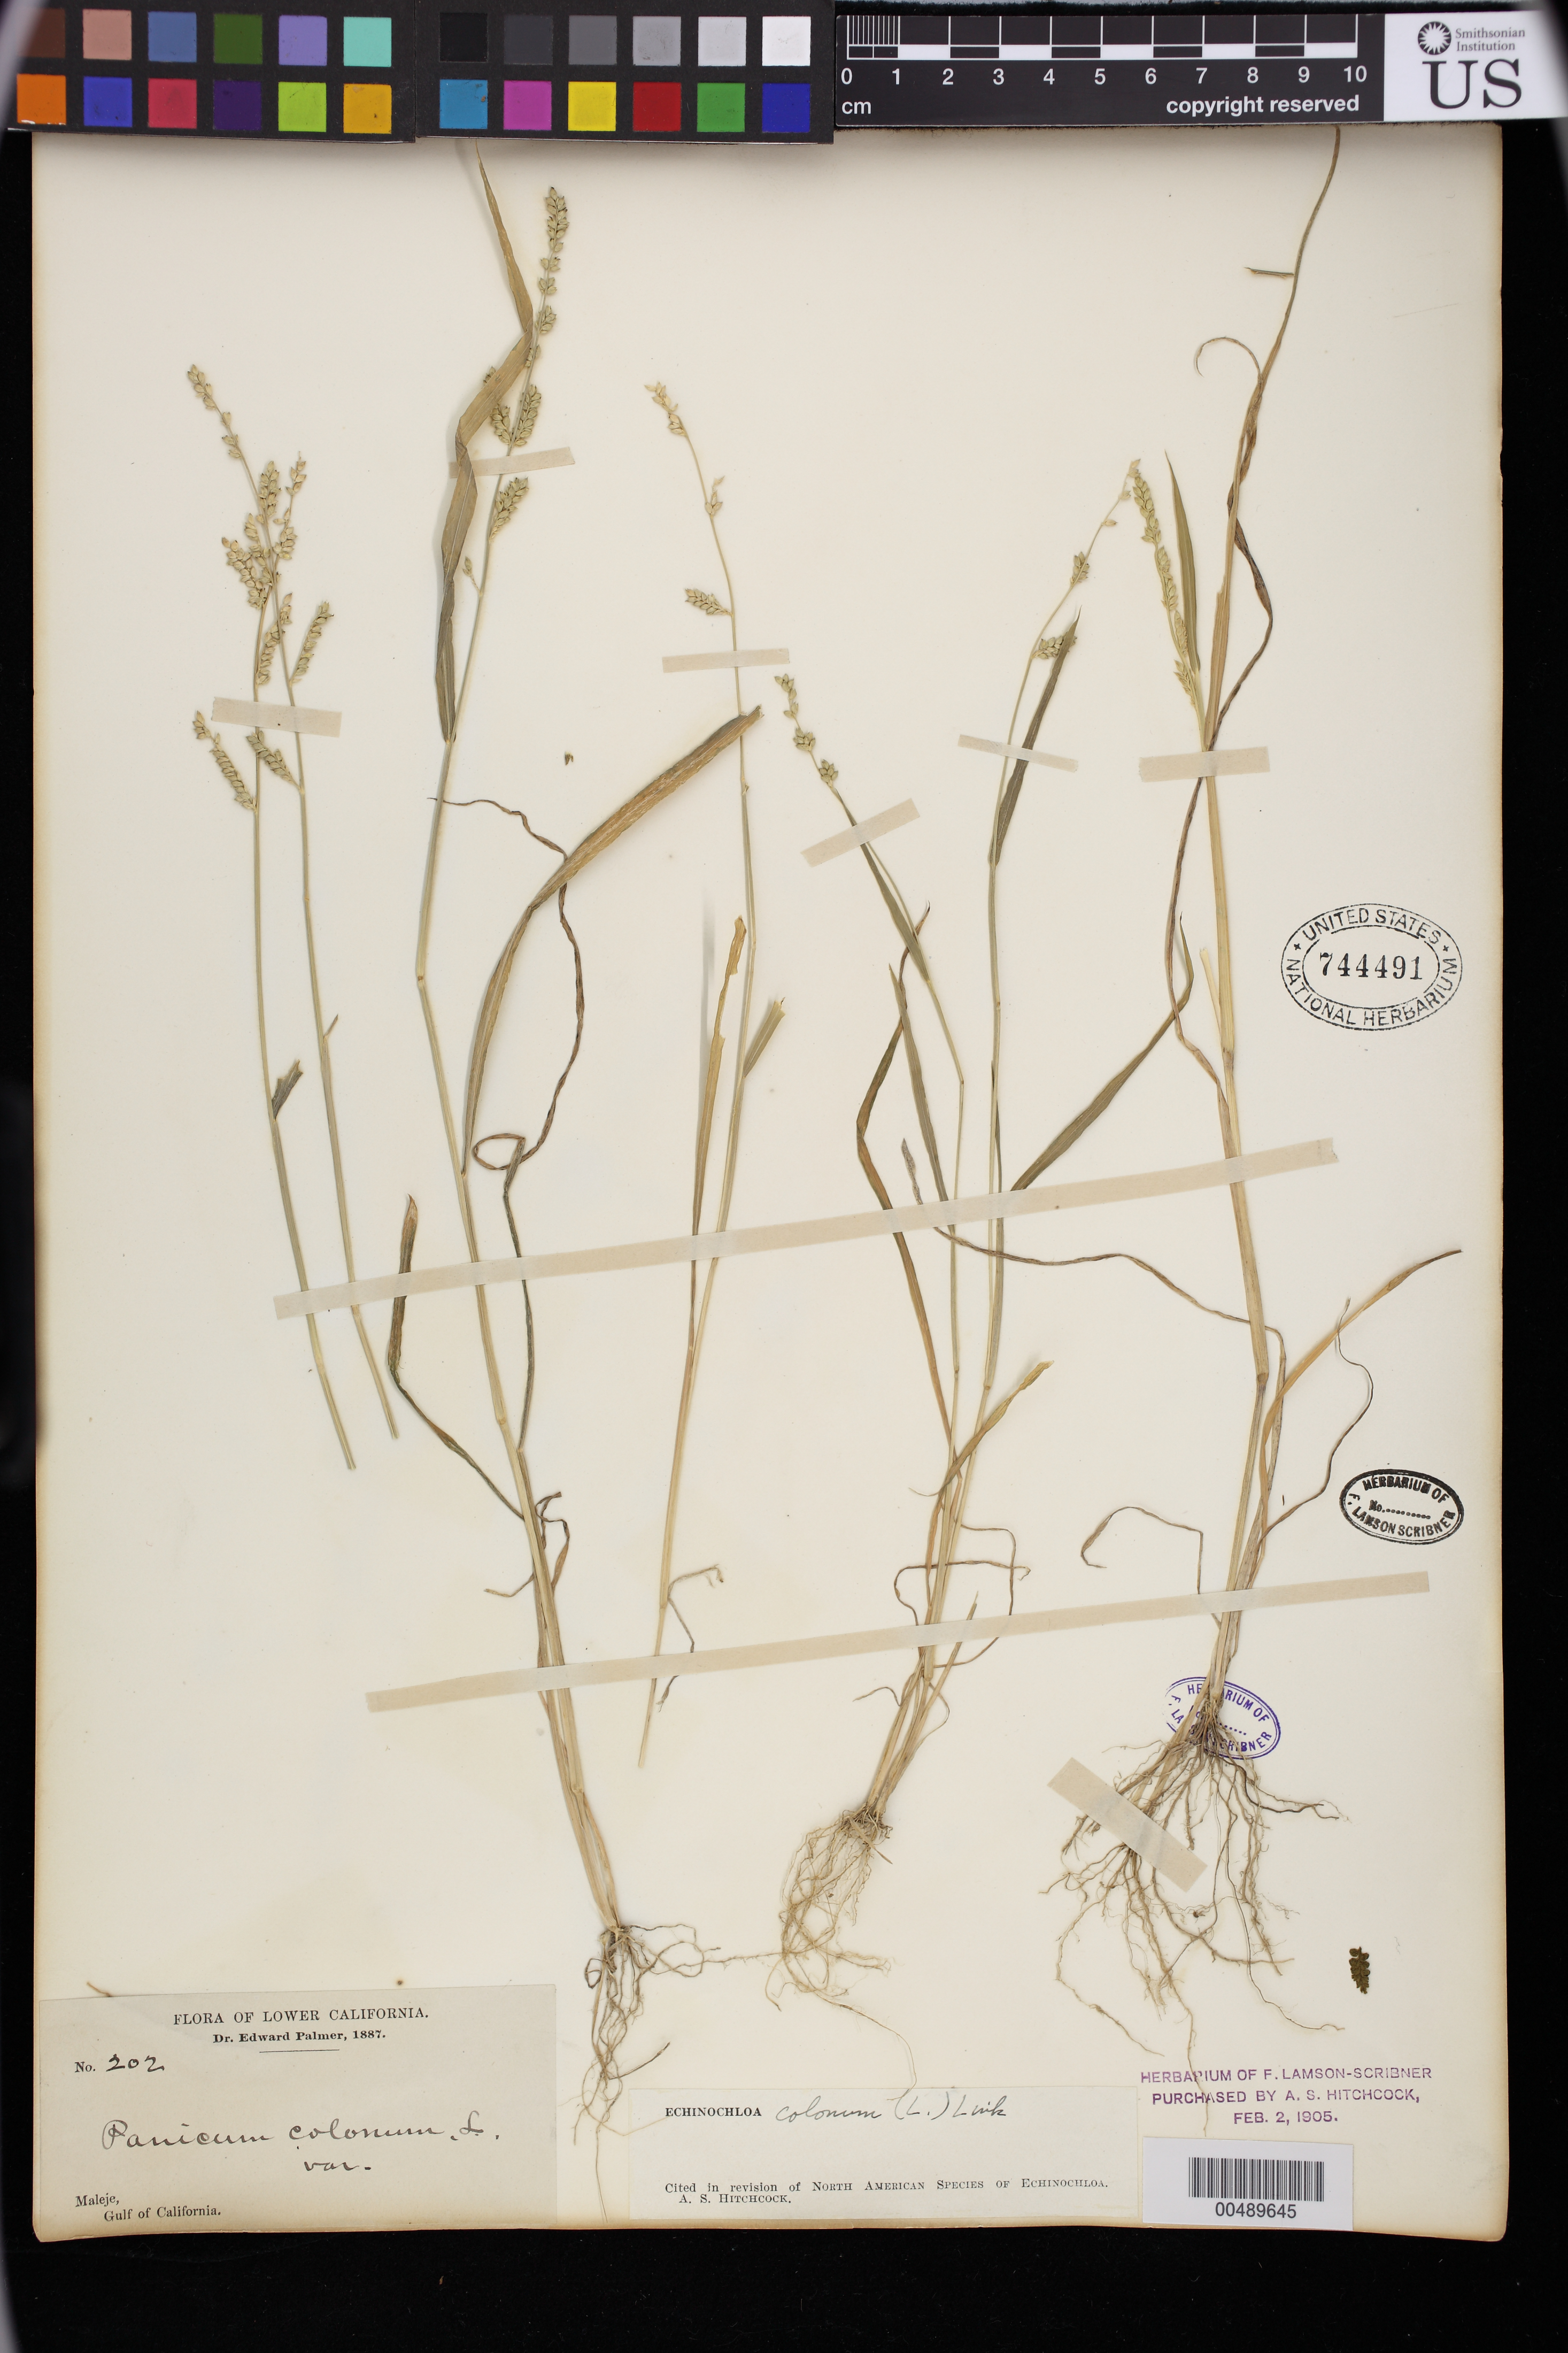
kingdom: Plantae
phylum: Tracheophyta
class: Liliopsida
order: Poales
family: Poaceae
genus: Echinochloa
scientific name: Echinochloa colona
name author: (L.) Link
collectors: E. Palmer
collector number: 202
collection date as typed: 1887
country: Mexico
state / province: Baja California Sur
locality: Maleje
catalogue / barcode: US 744491